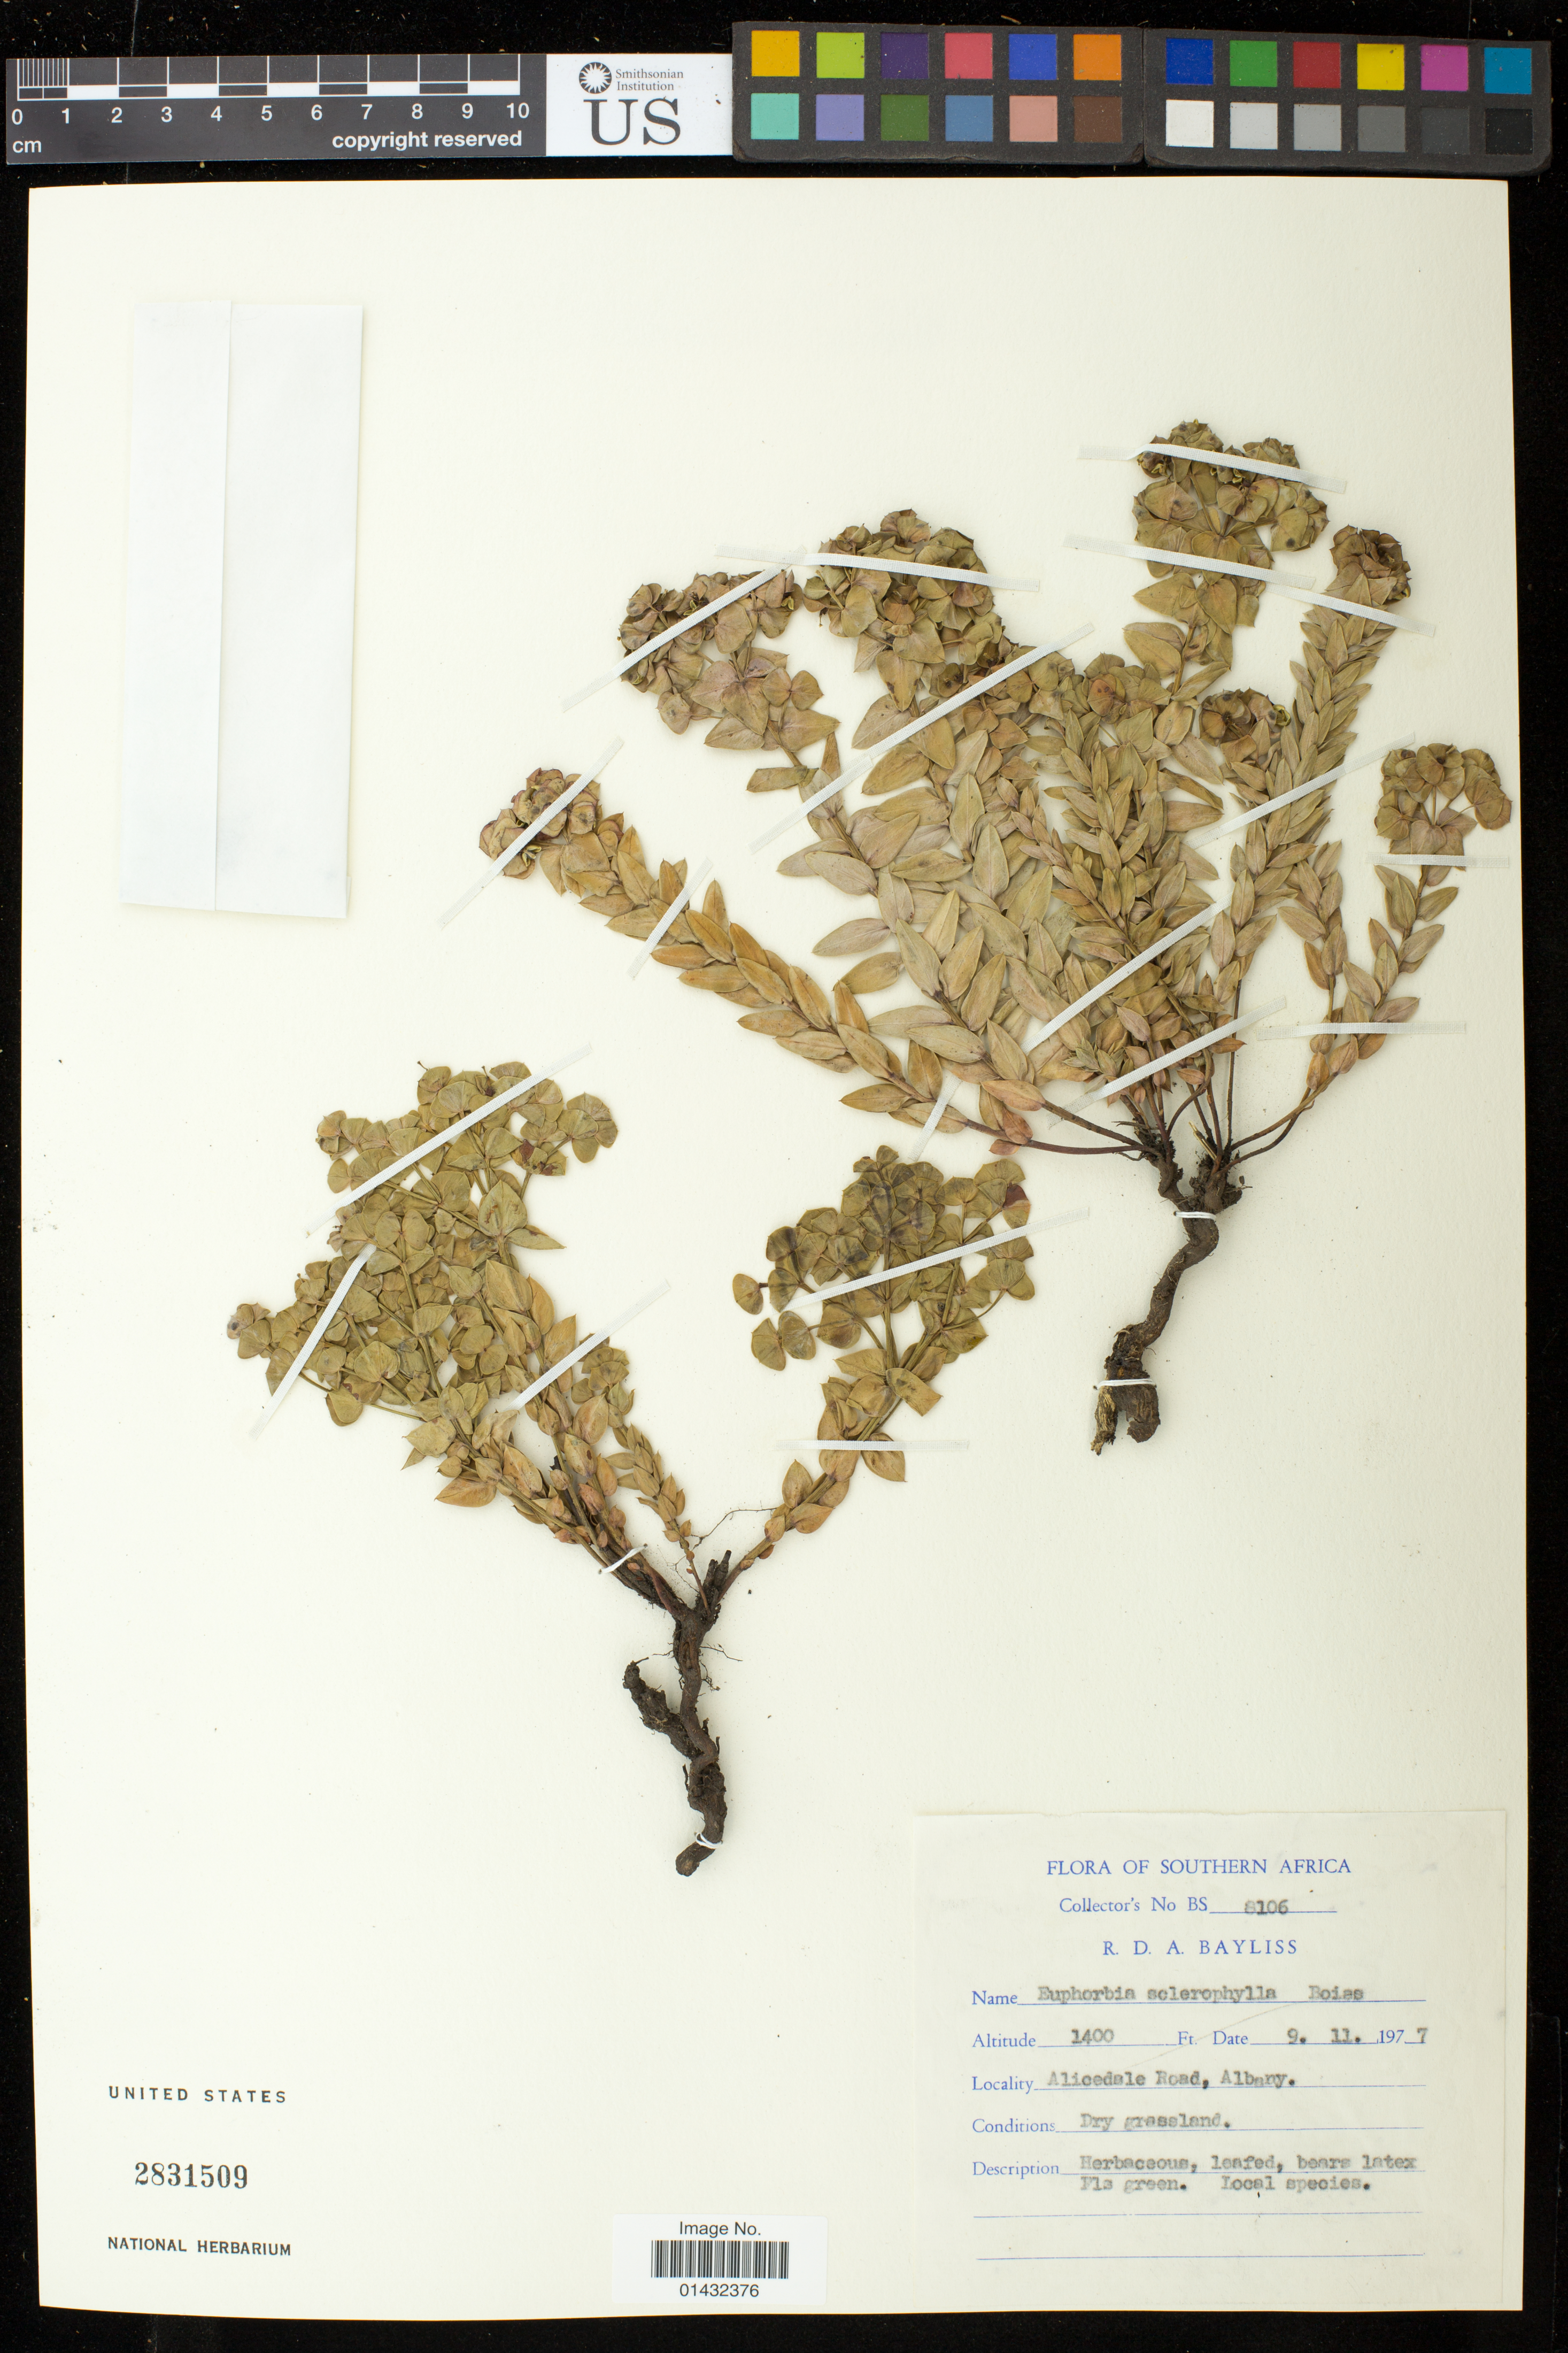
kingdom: Plantae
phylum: Tracheophyta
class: Magnoliopsida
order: Malpighiales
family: Euphorbiaceae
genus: Euphorbia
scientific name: Euphorbia sclerophylla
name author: Boiss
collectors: R. Bayliss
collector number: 8106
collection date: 1977-09-11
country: South Africa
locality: Alicedale Road, Albany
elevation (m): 427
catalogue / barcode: US 2831509